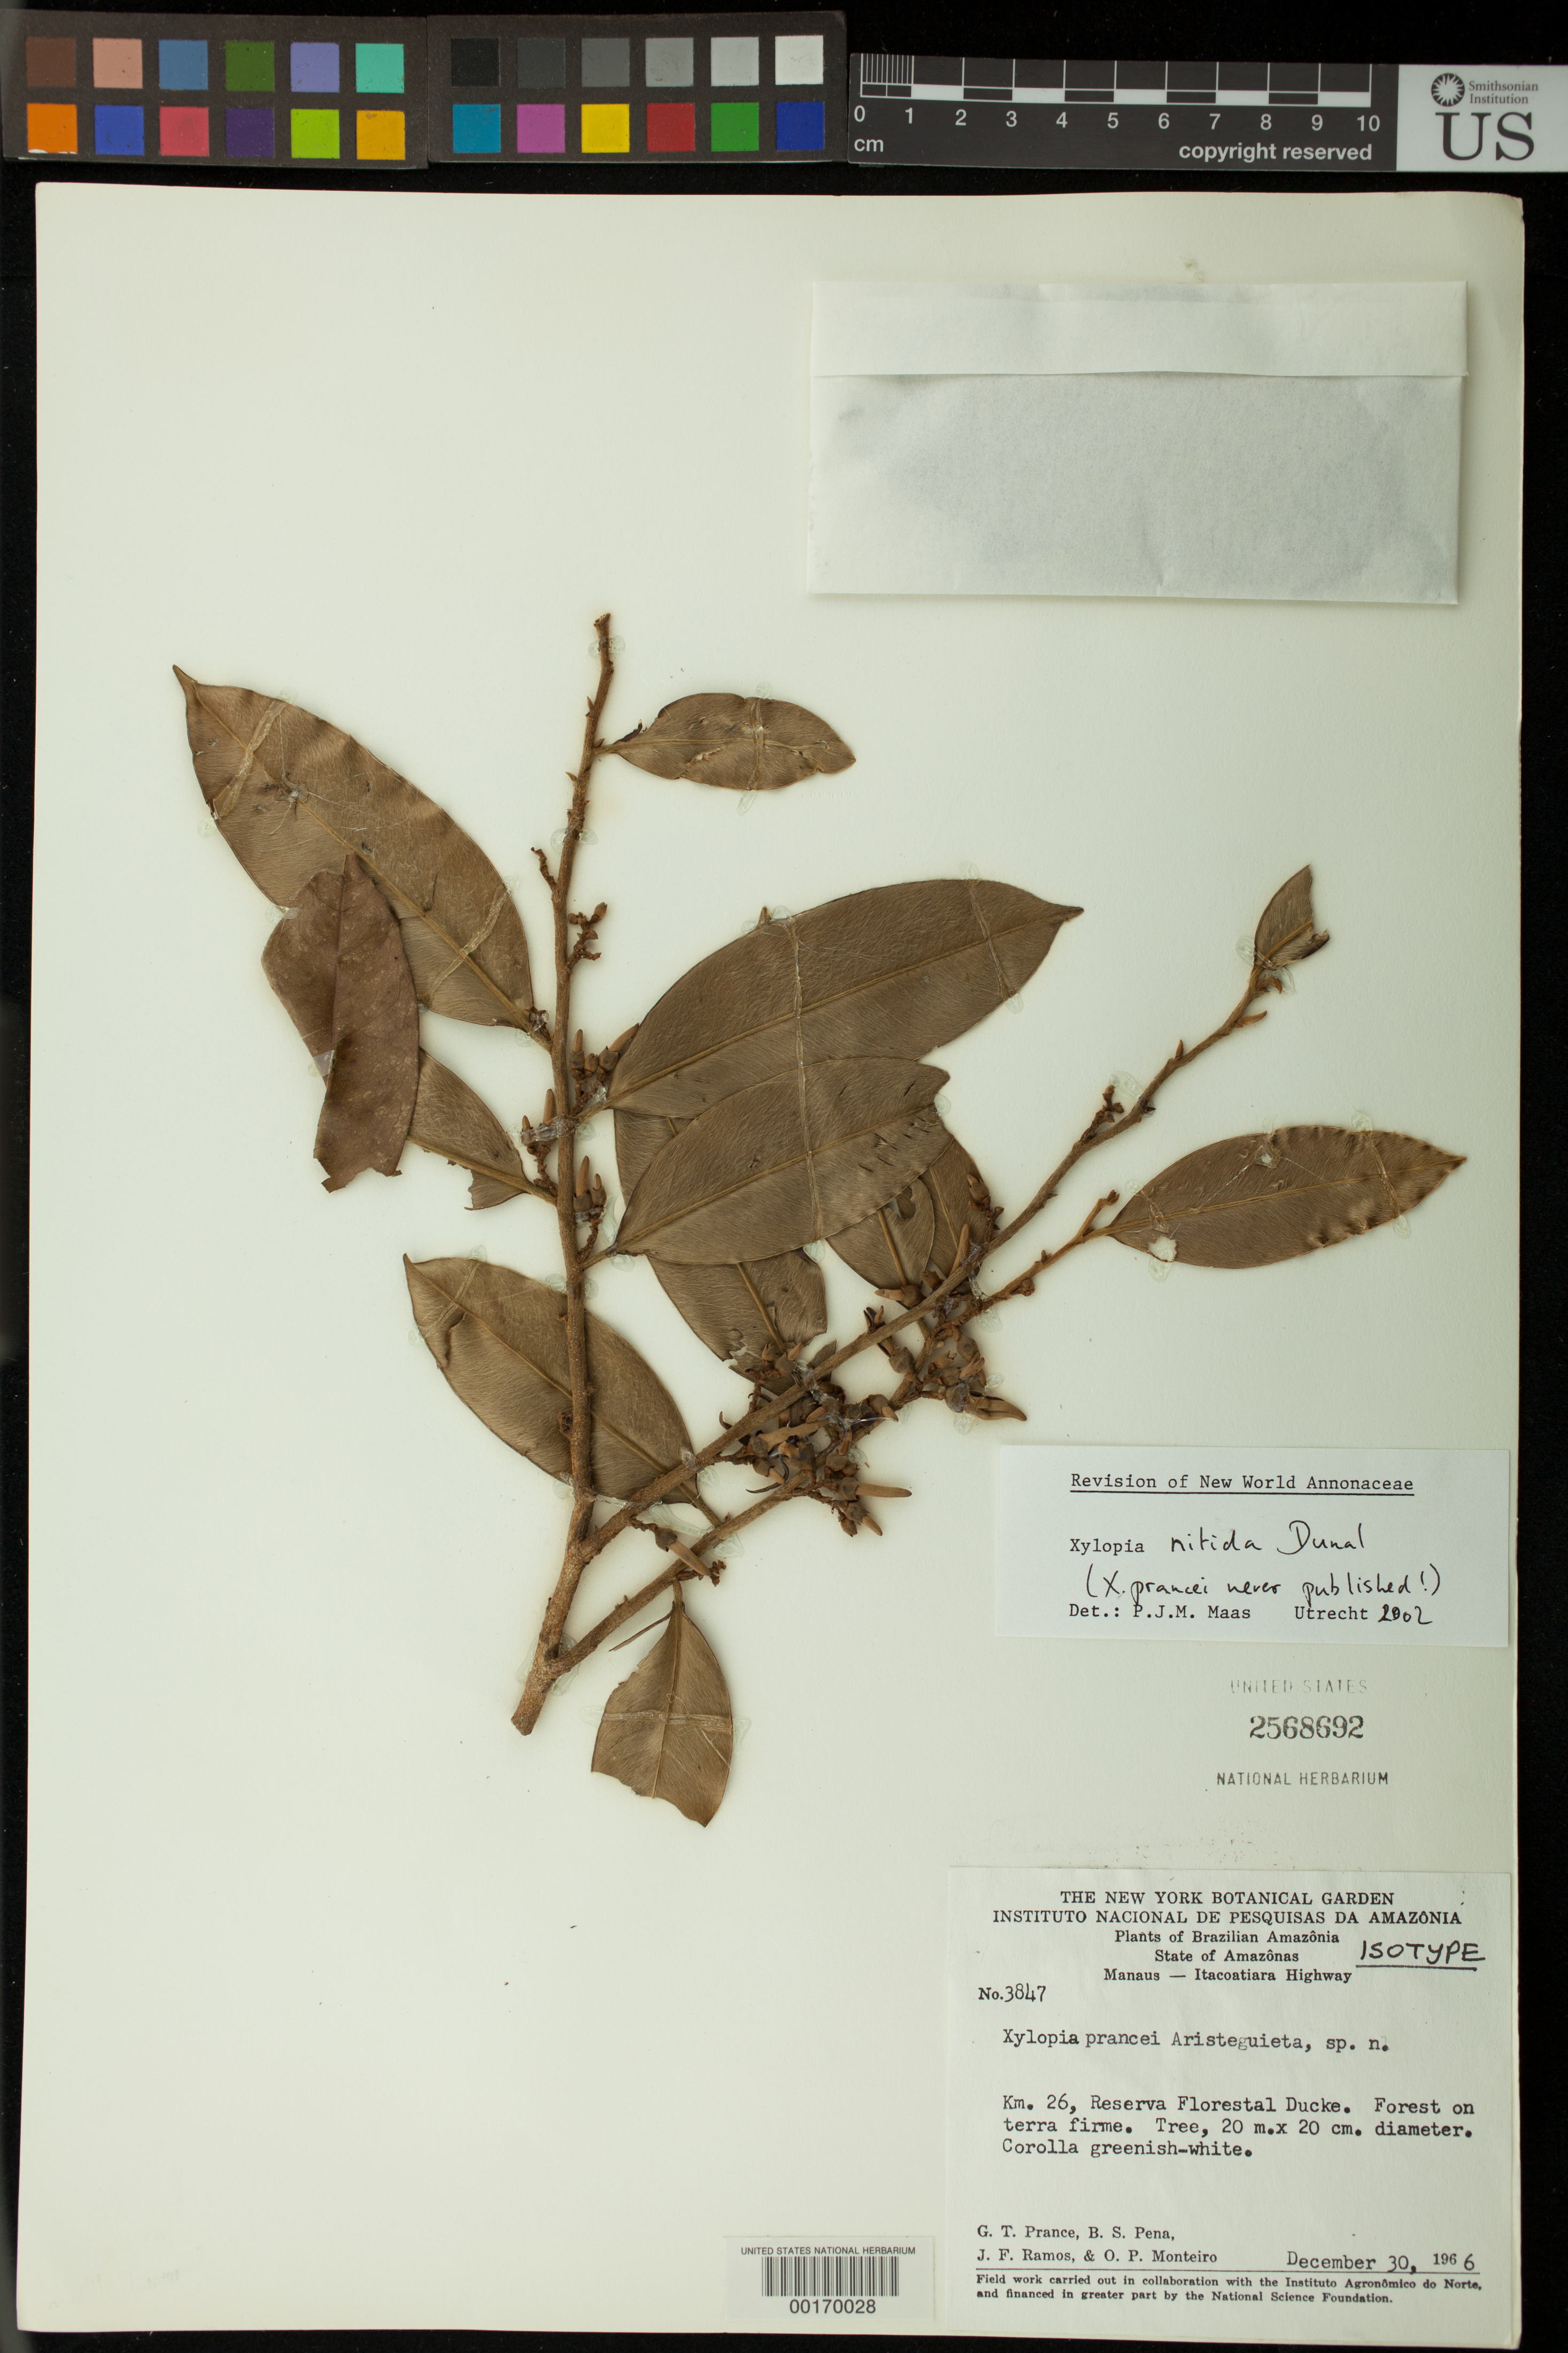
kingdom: Plantae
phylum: Tracheophyta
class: Magnoliopsida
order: Magnoliales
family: Annonaceae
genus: Xylopia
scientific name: Xylopia sp.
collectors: G. T. Prance, B. S. Pena, J. F. Ramos & O. P. Monteiro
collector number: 12584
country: Brazil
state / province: Amazonas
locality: Manaus-Itacoatiara highway, km 26, Reserva Florestal Ducke.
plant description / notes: This specimen (Prance et al. 3847) annotated as isotype of Xylopia prancei Aristeguieta, ined. 07/71;12/01. [Still unpublished, Aug. 2015] (Removed from the ined. types 12/01.)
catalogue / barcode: US 2930205